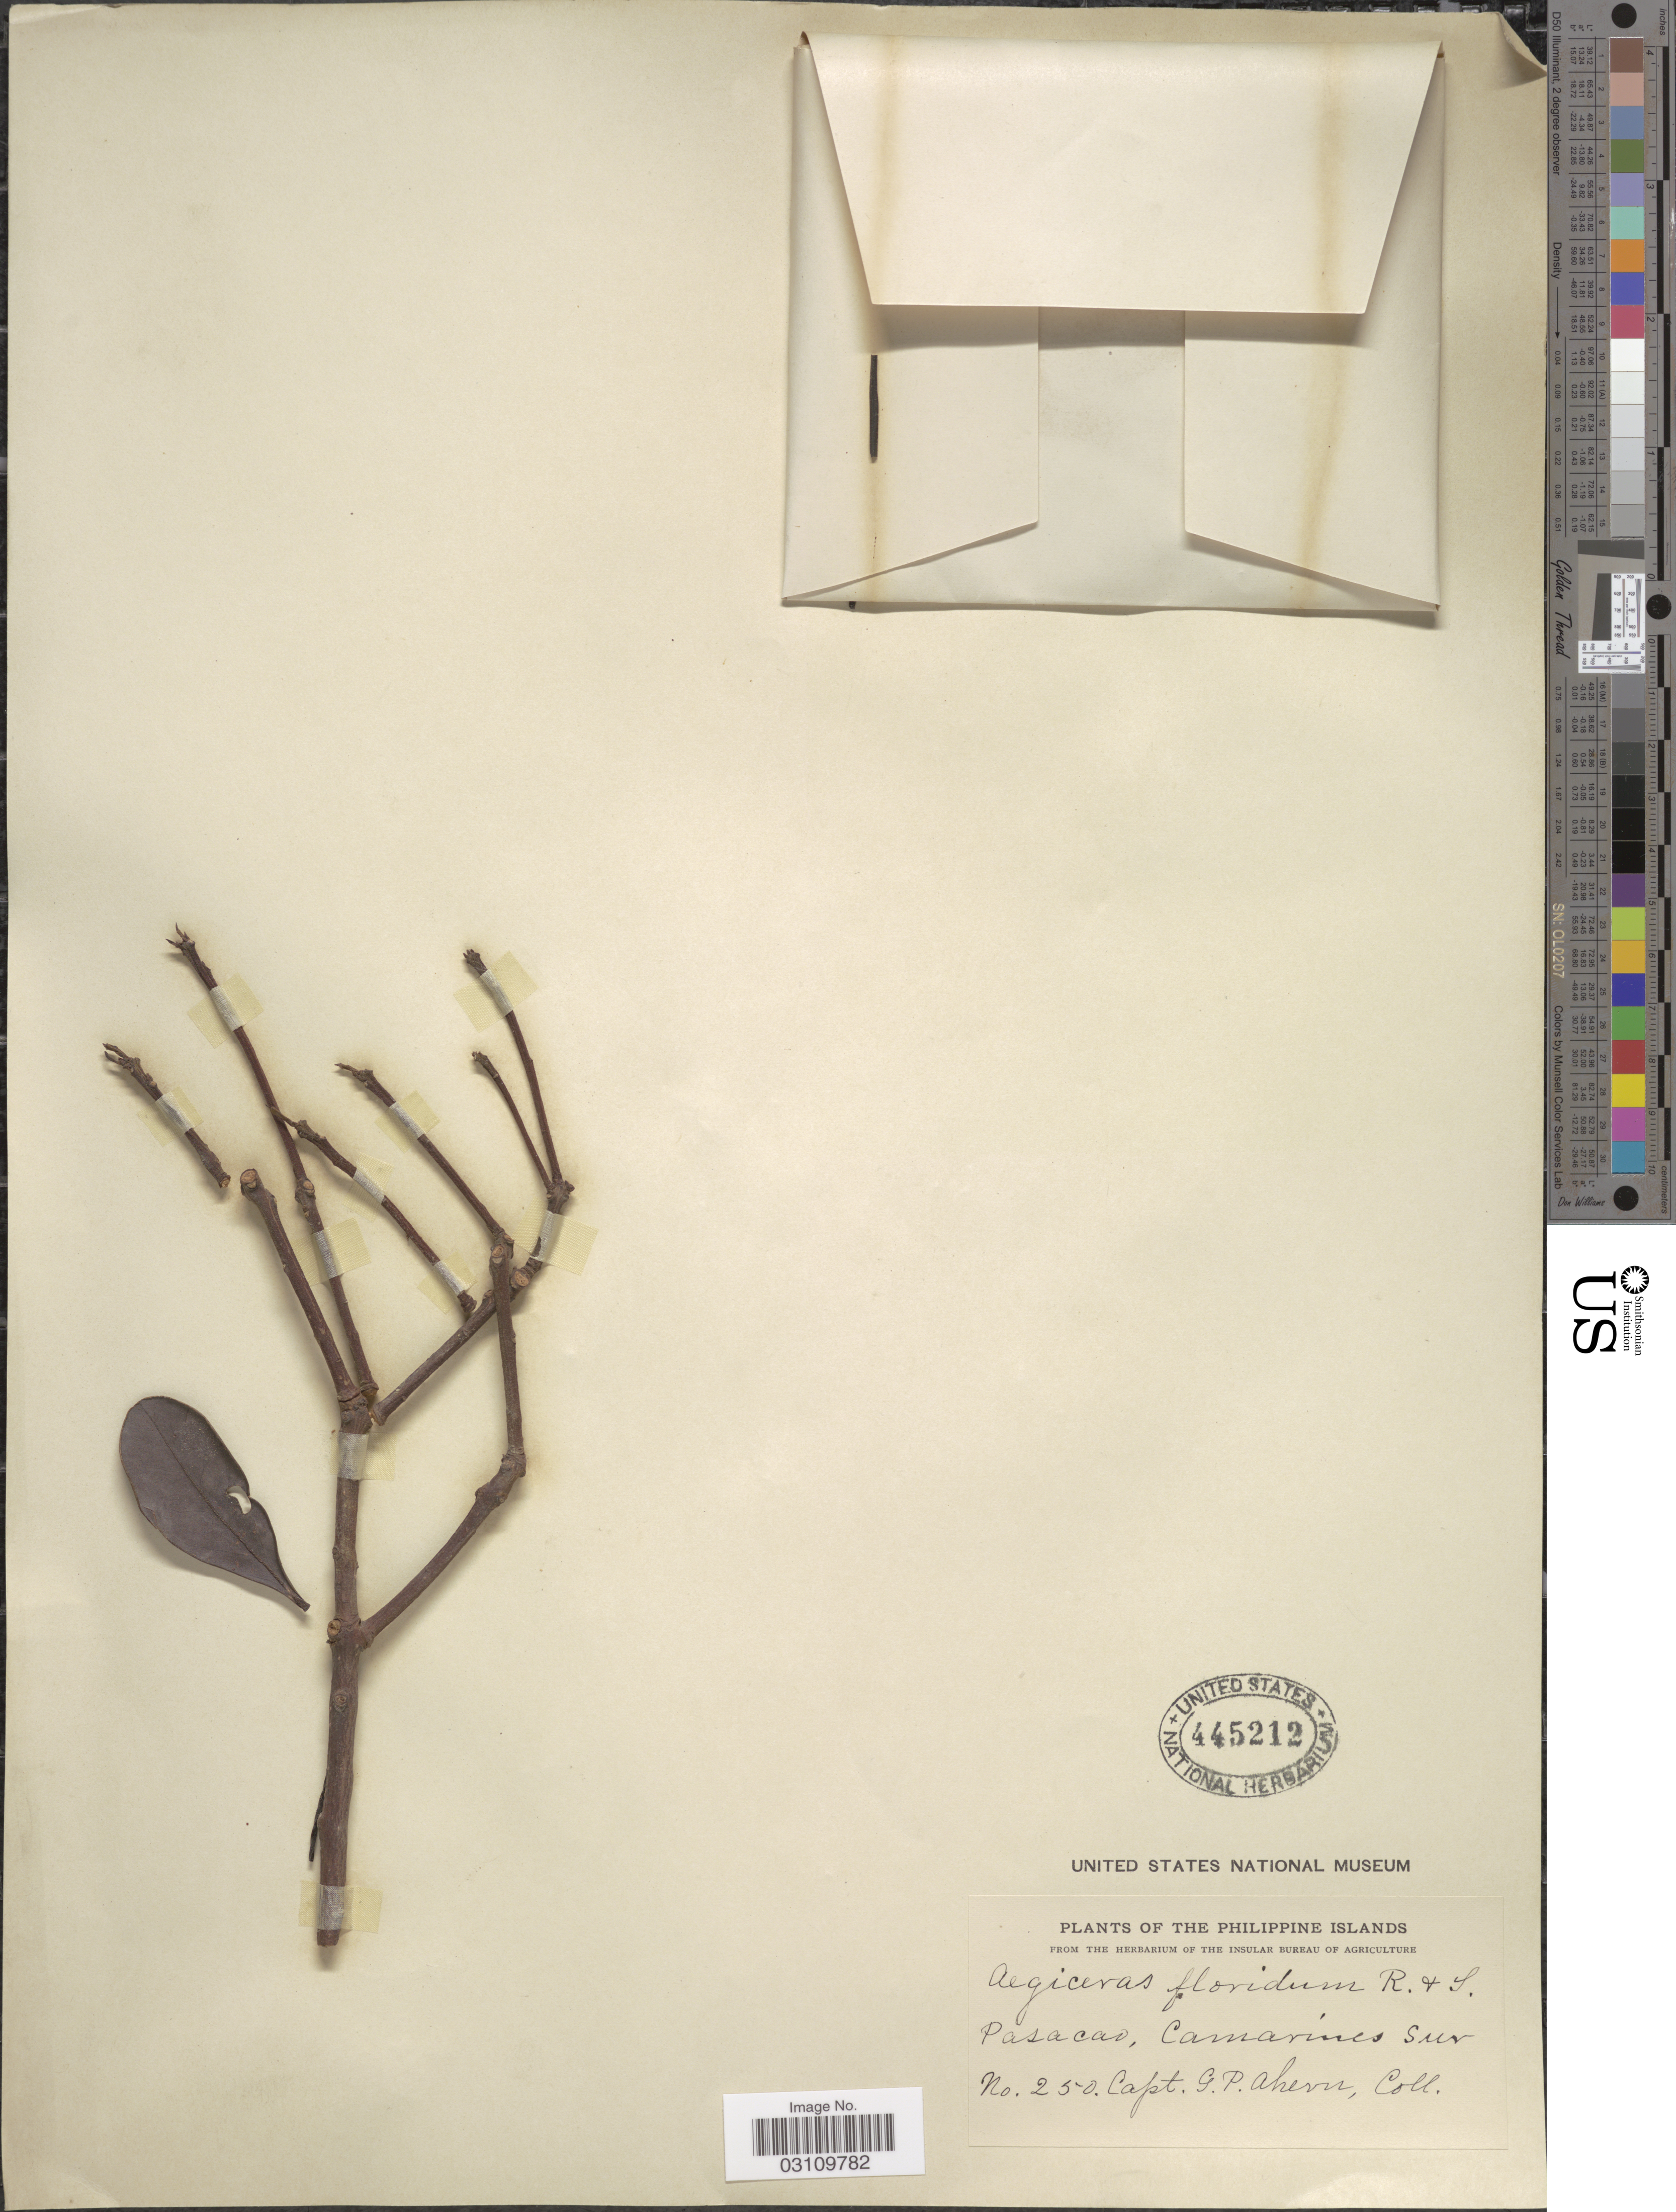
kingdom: Plantae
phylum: Tracheophyta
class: Magnoliopsida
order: Ericales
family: Primulaceae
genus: Aegiceras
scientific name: Aegiceras floridum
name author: Roem. & Schult.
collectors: G. Ahern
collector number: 250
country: Philippines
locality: The Philippine Islands, Pasacao, Camarines Sur.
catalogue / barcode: US 445212